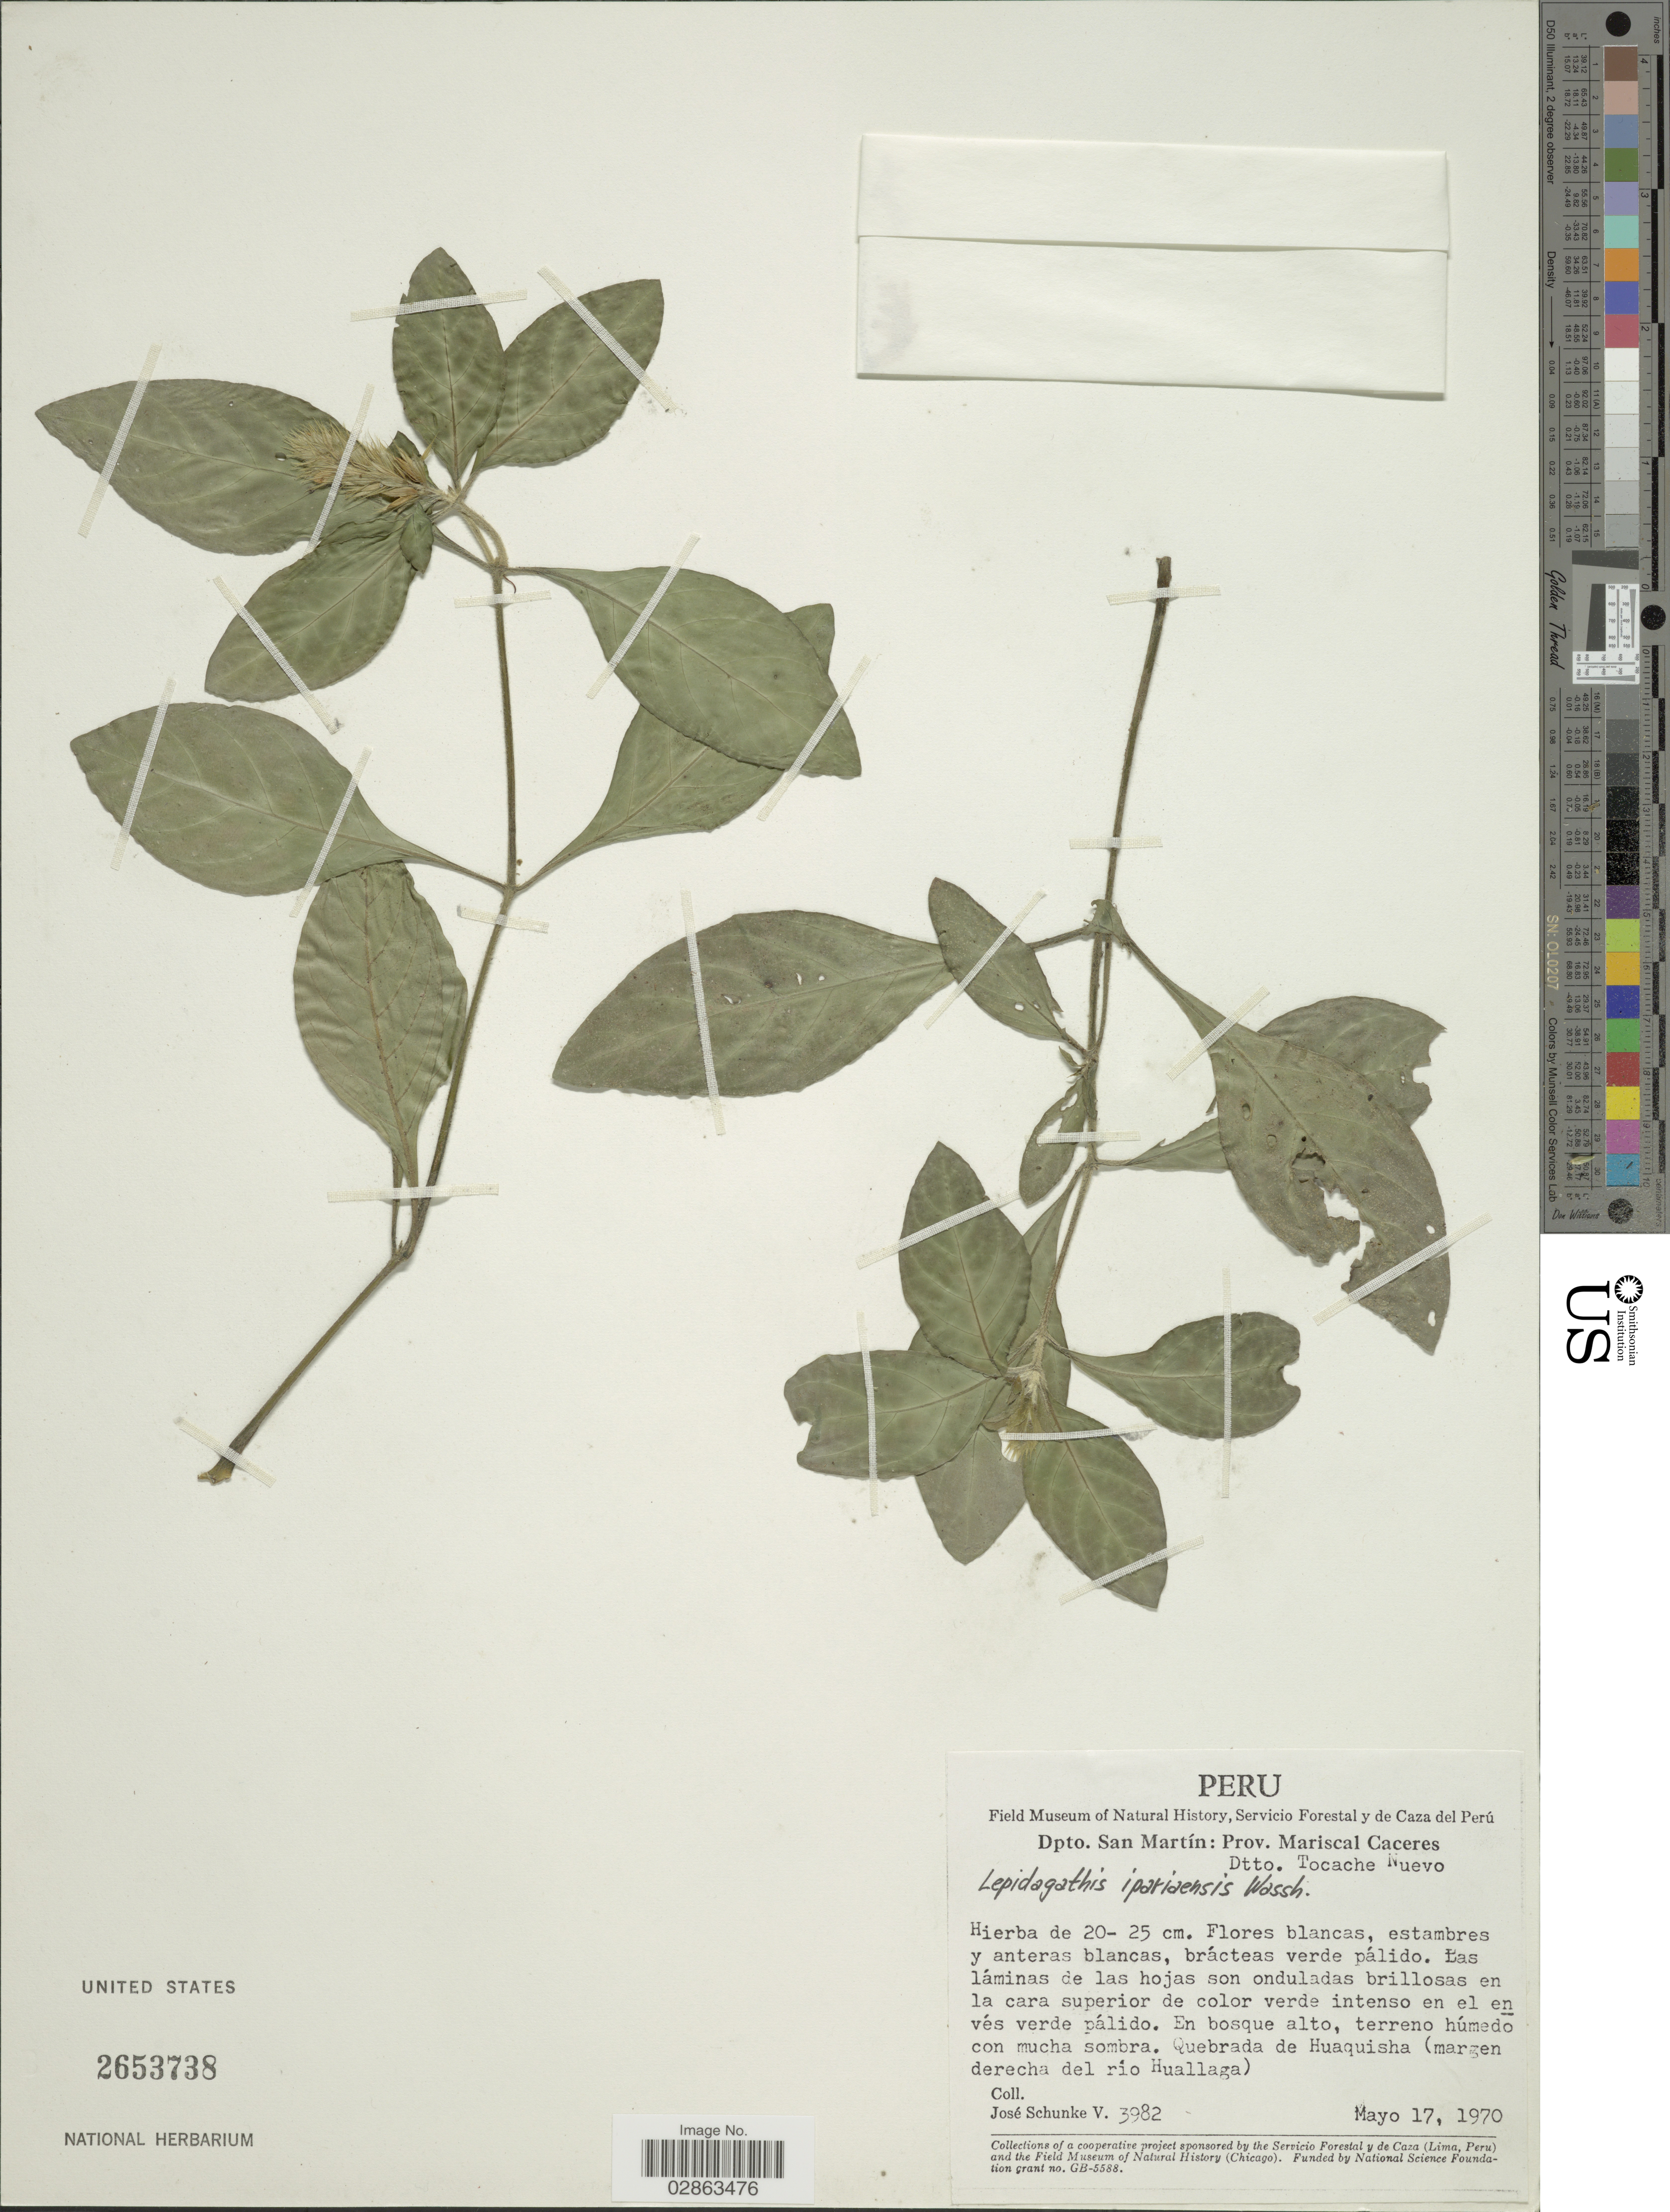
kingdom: Plantae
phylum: Tracheophyta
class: Magnoliopsida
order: Lamiales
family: Acanthaceae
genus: Lepidagathis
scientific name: Lepidagathis ipariaensis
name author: Wassh.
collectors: J. Schunke Vigo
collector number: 3982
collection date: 1970-05-17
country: Peru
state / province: San Martín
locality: Dpto. San Martín: Prov. Mariscal Caceres. Dtto. Tocache Nuevo. Quebrada de Huaquisha (margen derecha del río Huallaga).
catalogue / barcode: US 2653738